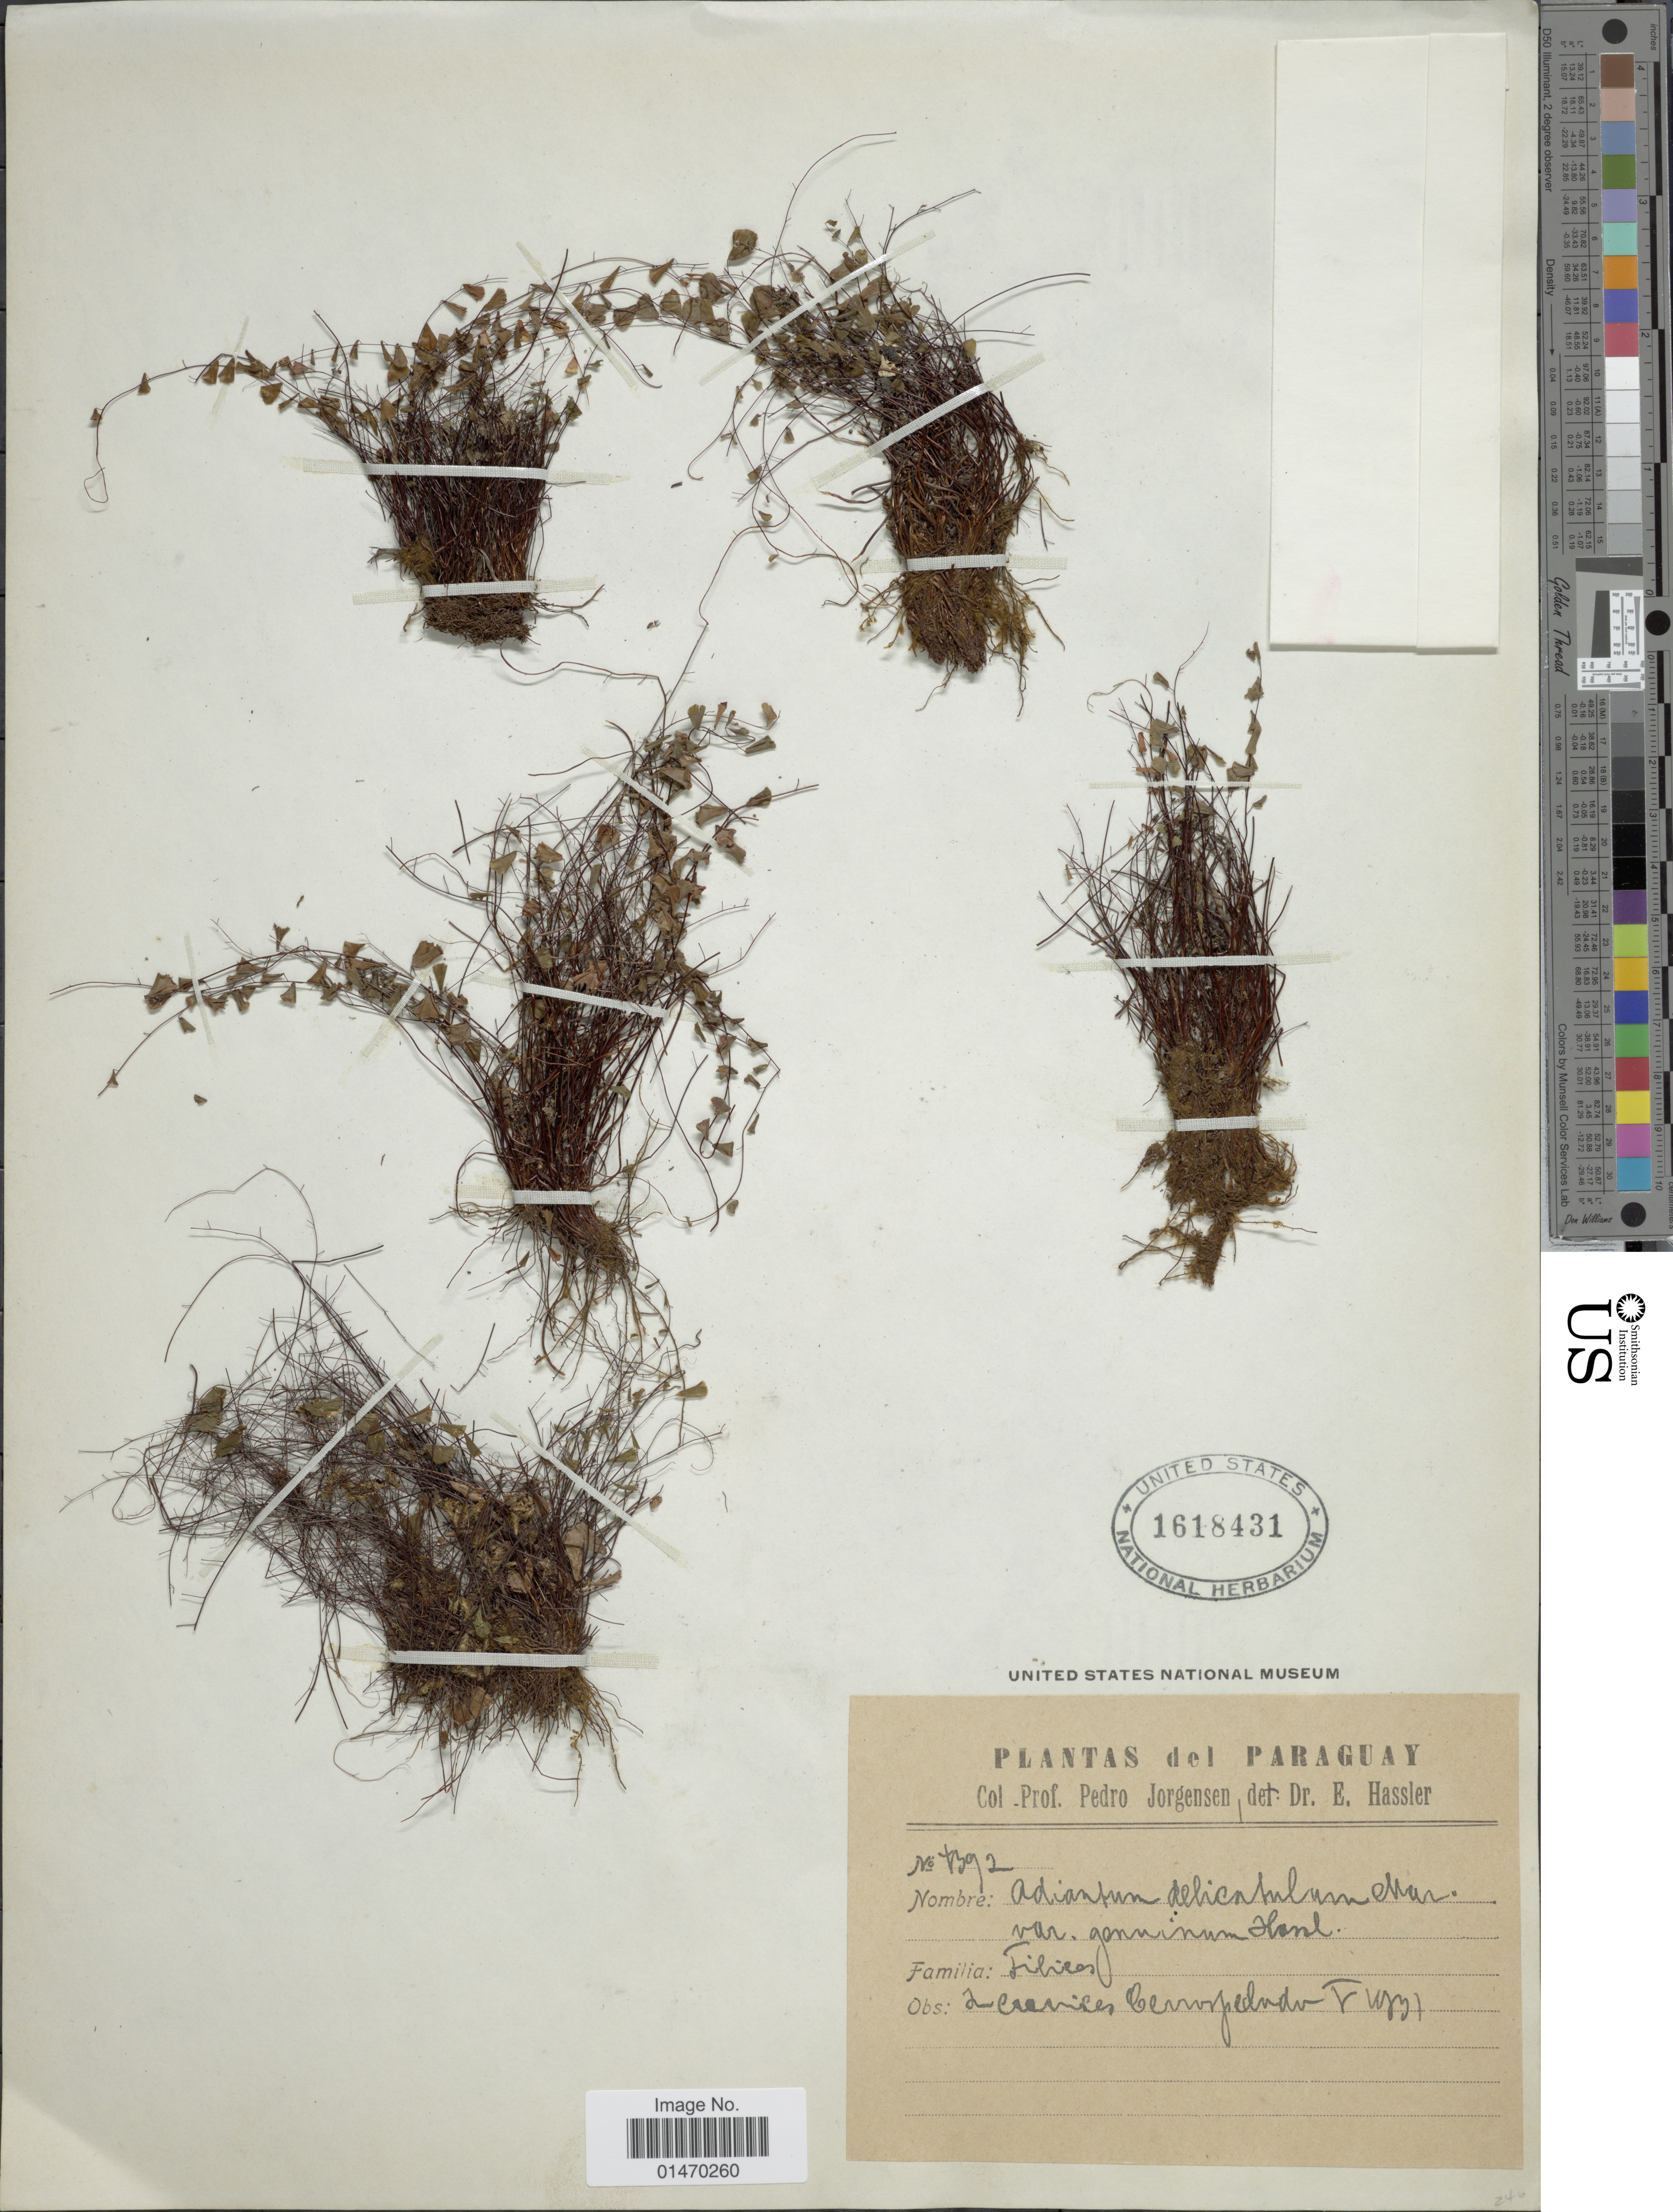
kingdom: Plantae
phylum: Tracheophyta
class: Polypodiopsida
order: Polypodiales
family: Pteridaceae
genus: Adiantum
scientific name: Adiantum delicatulum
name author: Mart.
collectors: P. Jörgensen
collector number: ? t392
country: Paraguay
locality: In crevices Cerro pelado.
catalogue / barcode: US 1618431